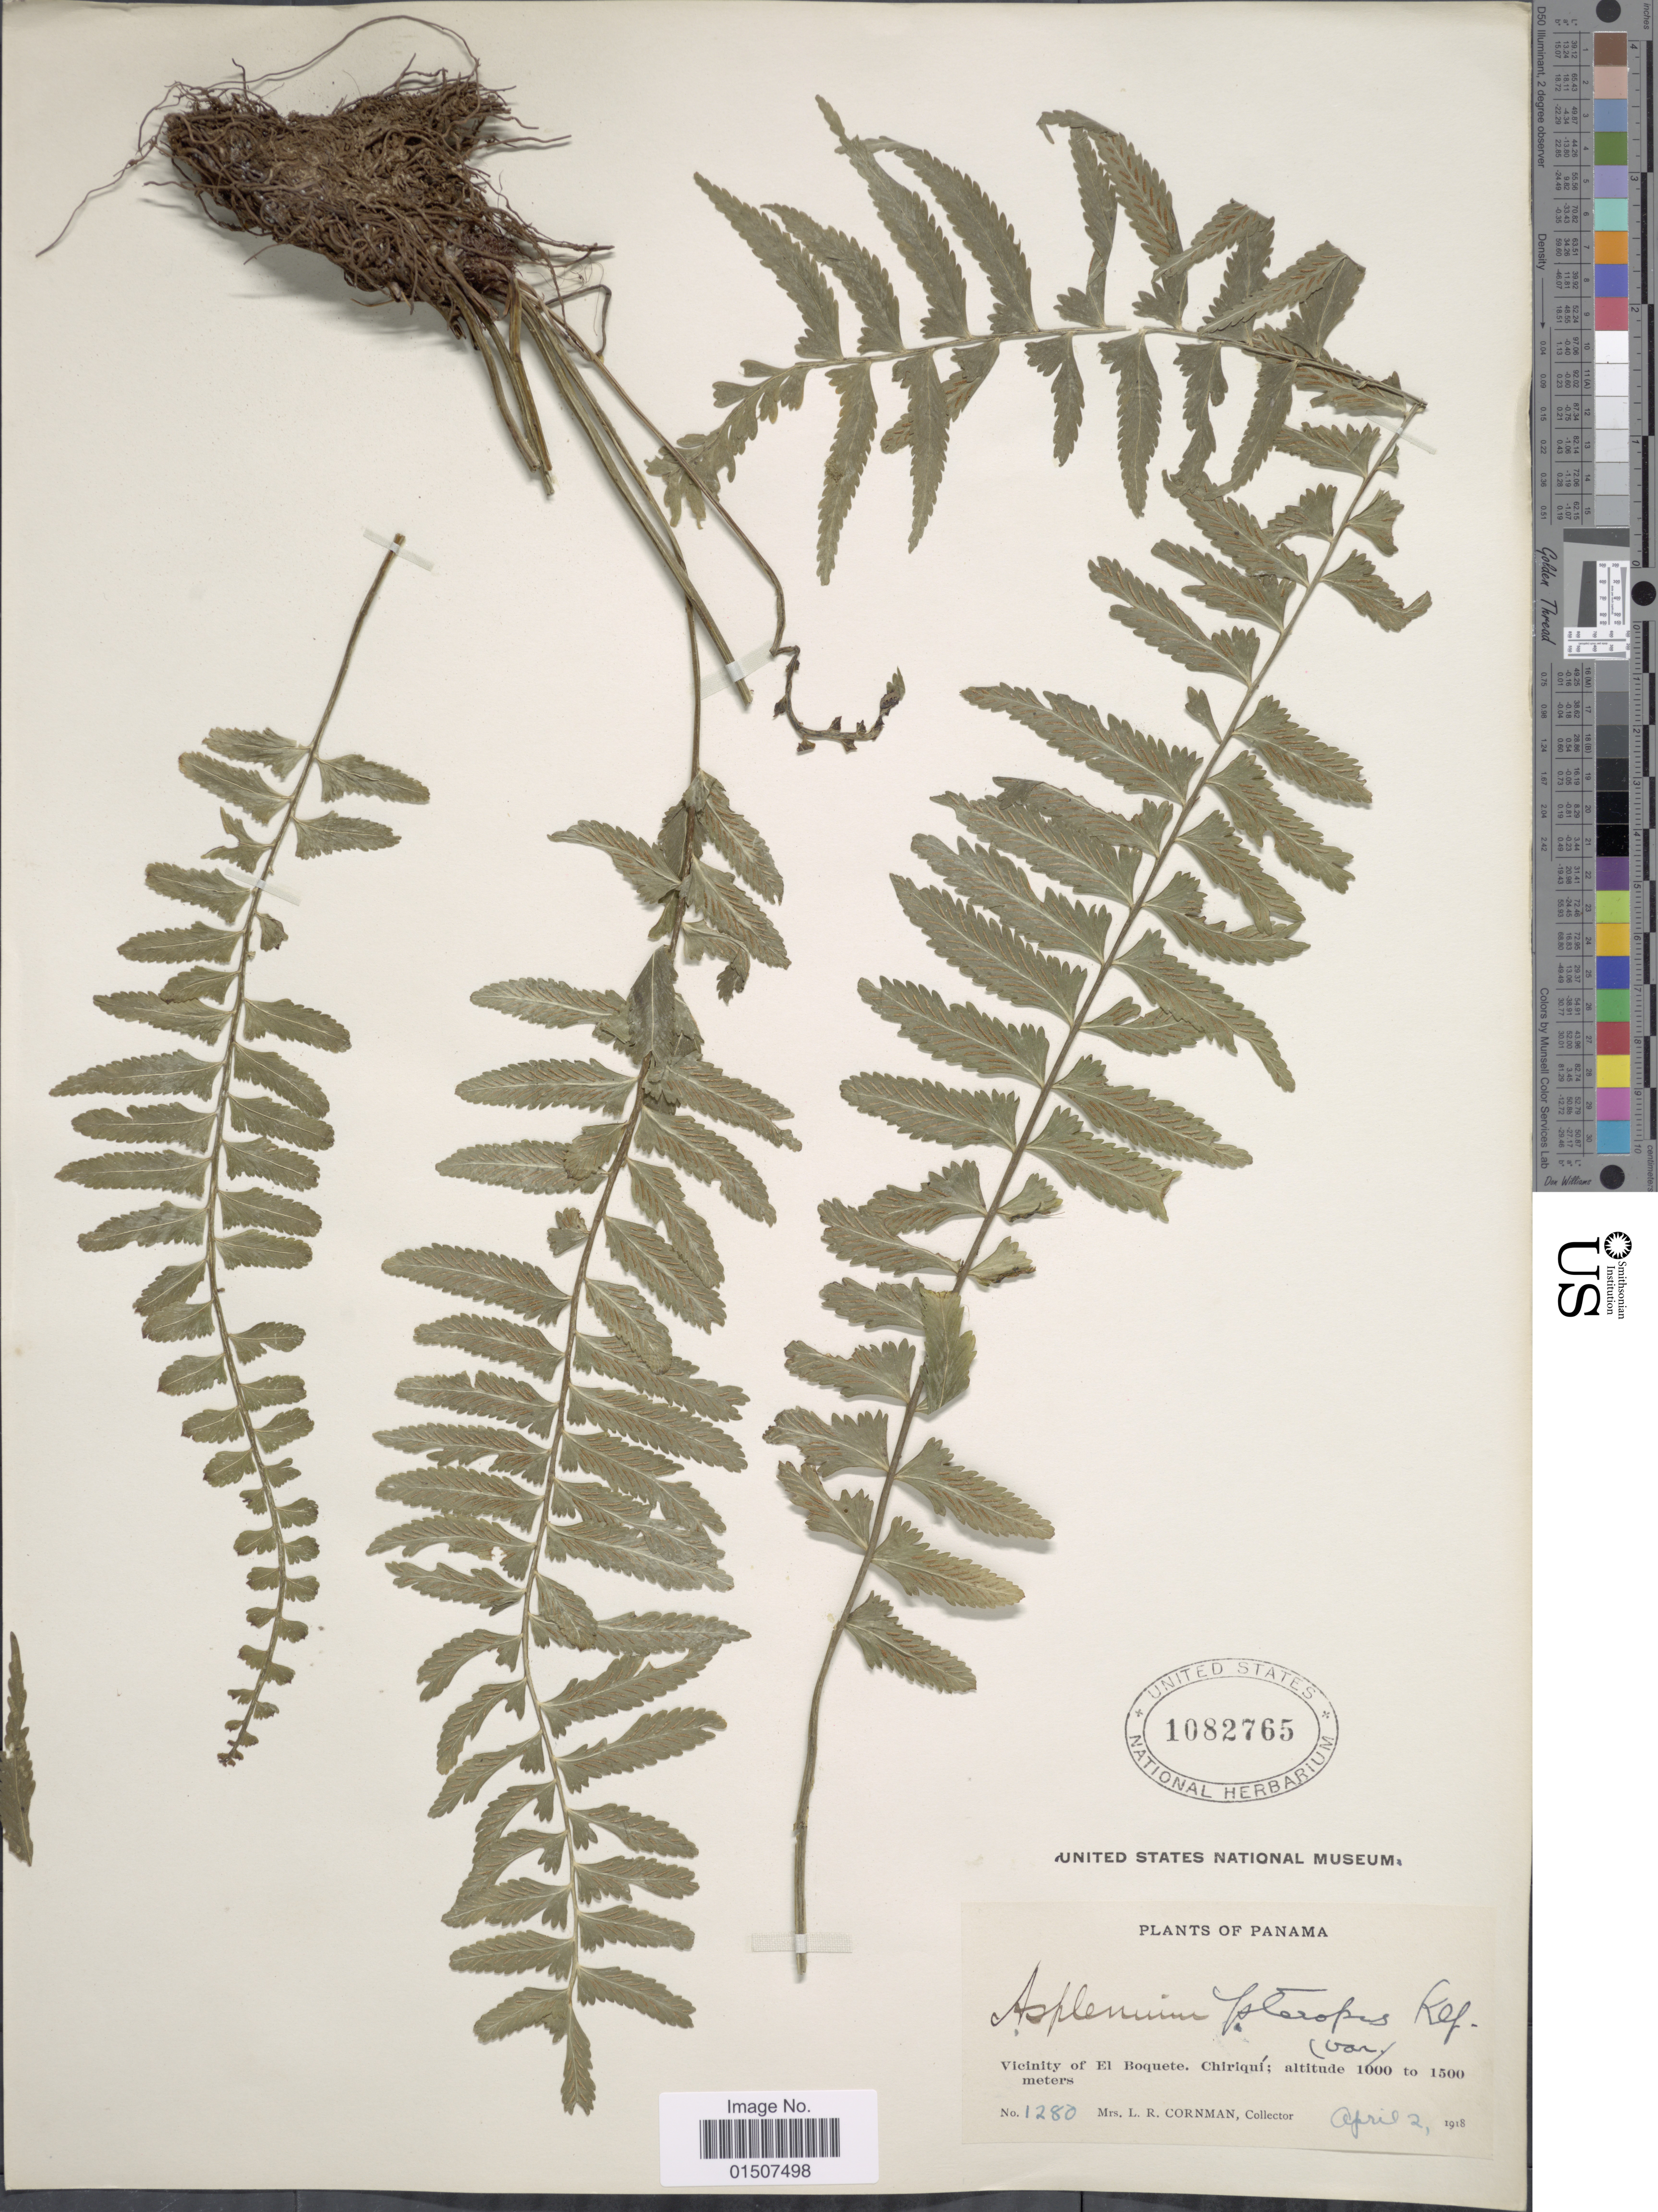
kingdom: Plantae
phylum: Tracheophyta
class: Polypodiopsida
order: Polypodiales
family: Aspleniaceae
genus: Asplenium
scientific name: Asplenium pululahuae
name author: Sodiro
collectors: L. Cornman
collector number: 1280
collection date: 1918-04-02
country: Panama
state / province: Chiriqui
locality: Vicinity of El Boquete. Chiriqui.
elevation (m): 1000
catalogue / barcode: US 1082765